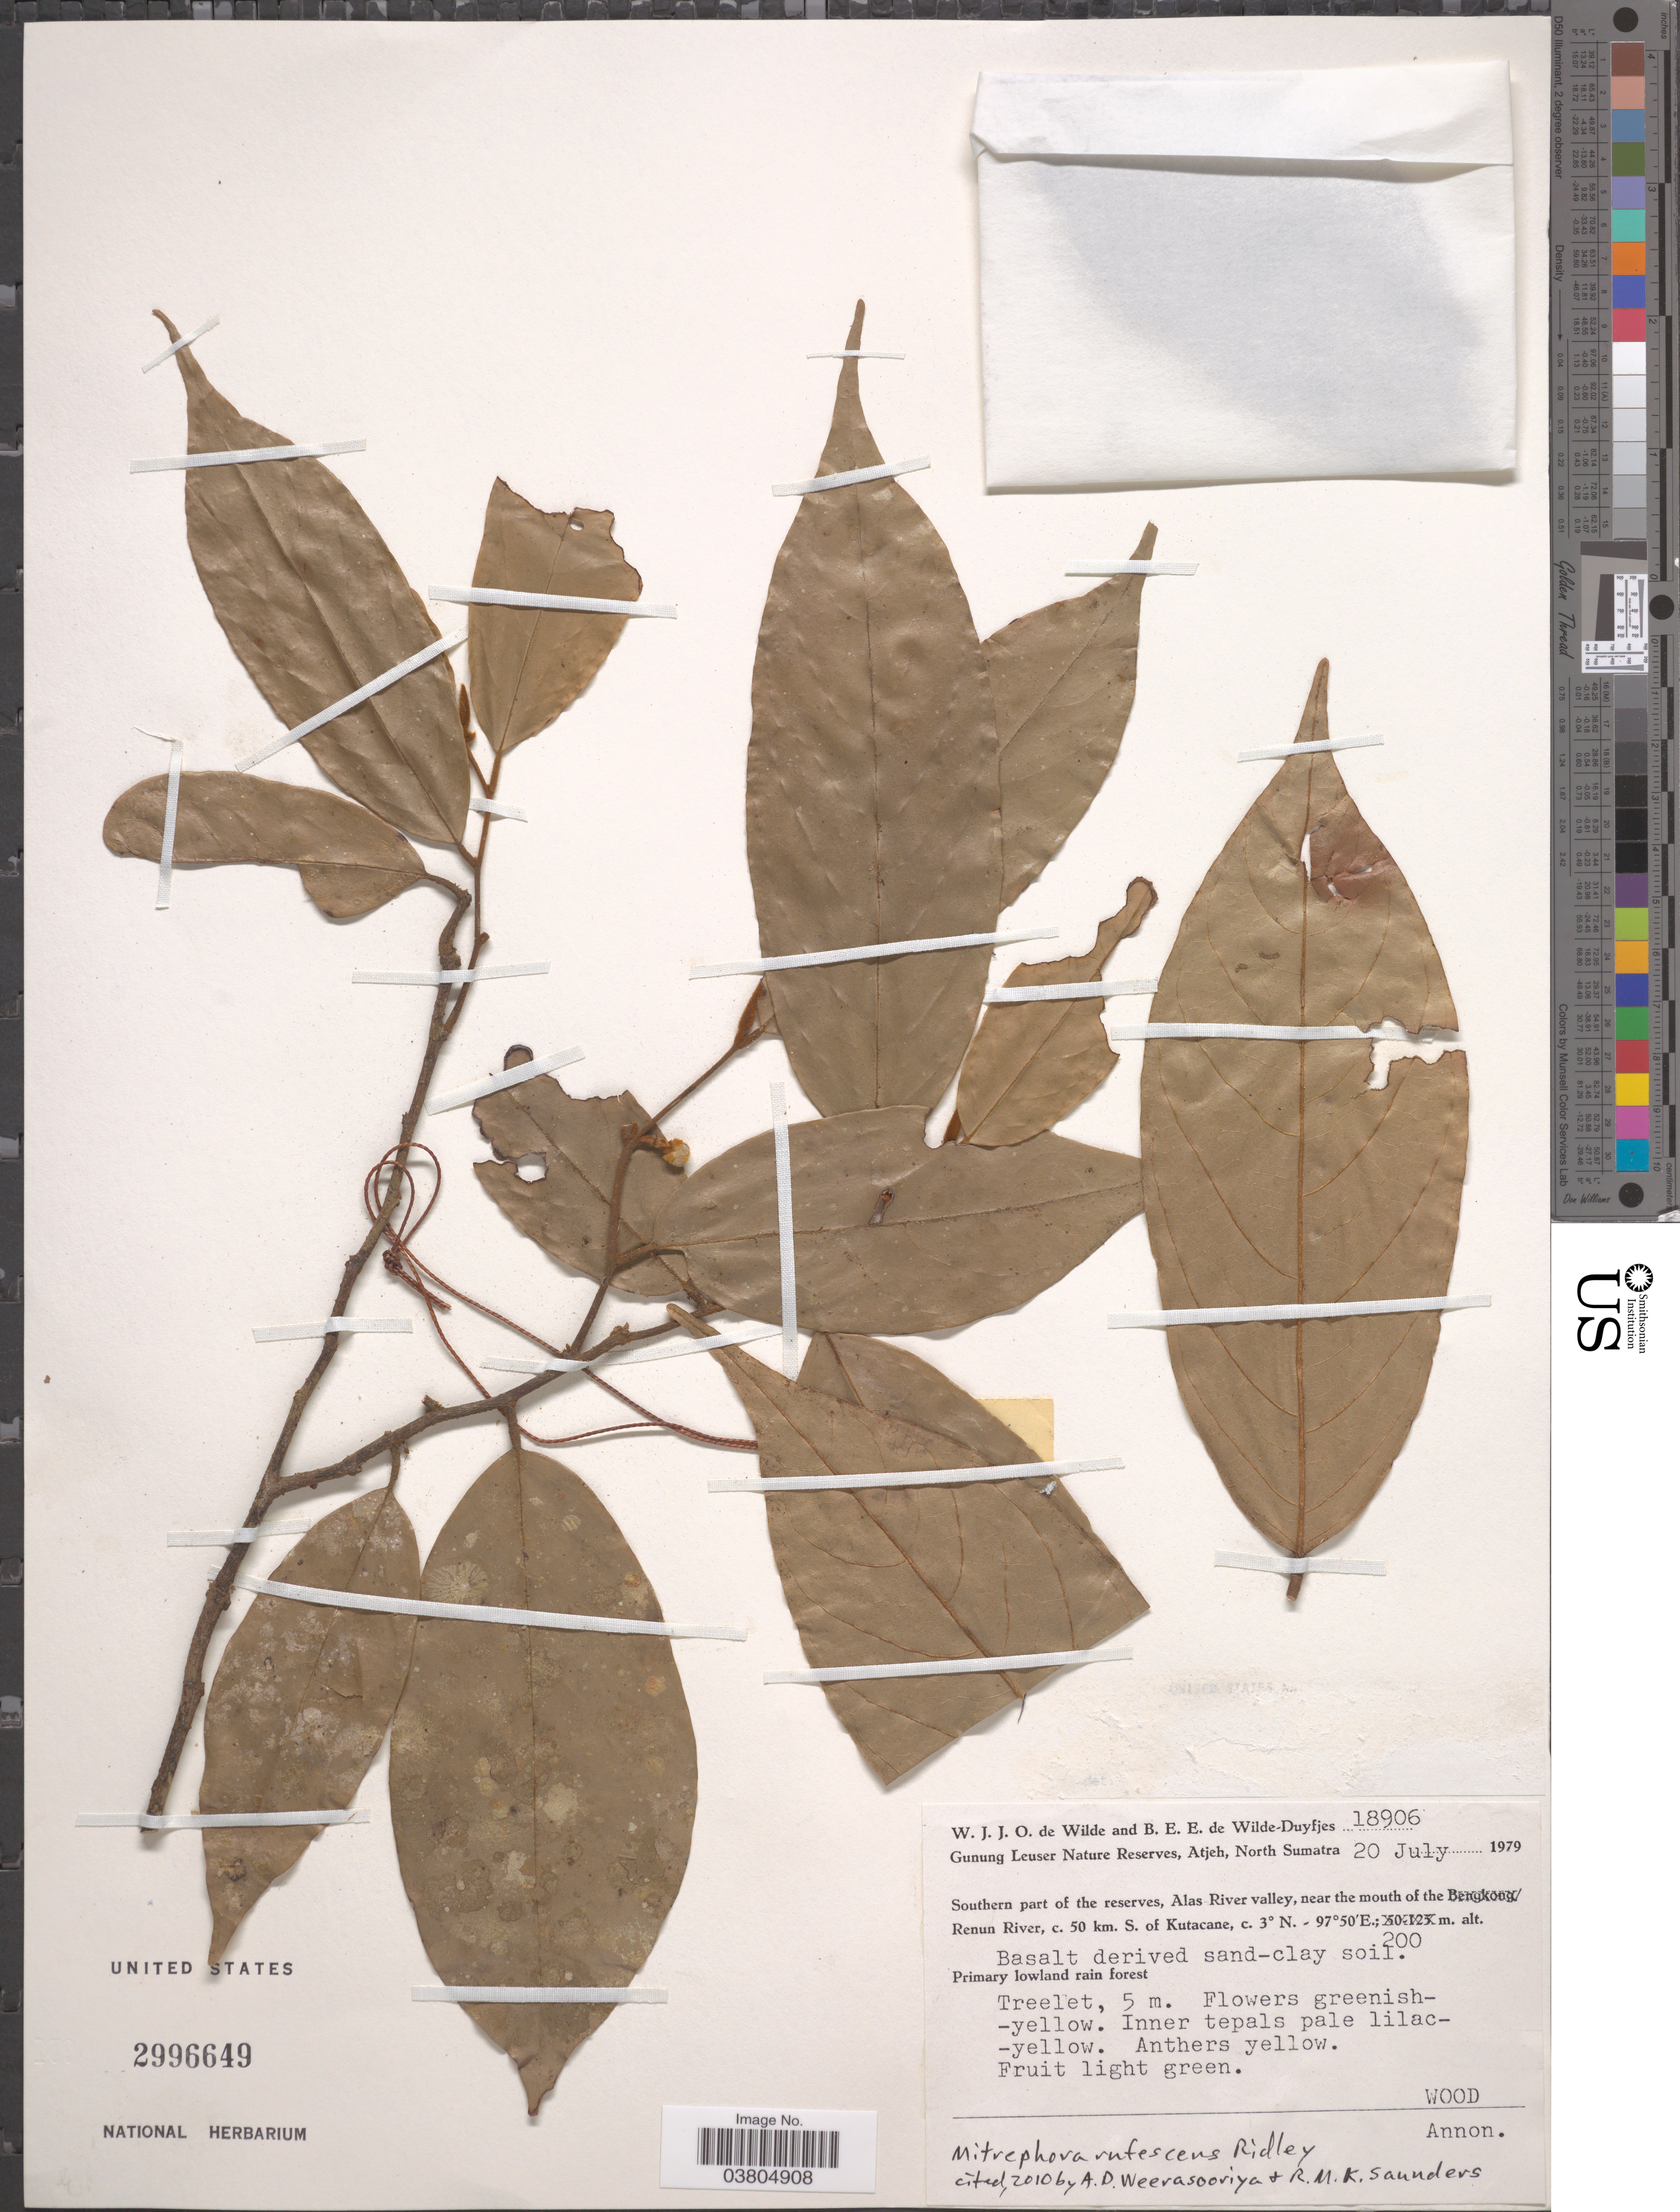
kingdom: Plantae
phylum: Tracheophyta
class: Magnoliopsida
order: Magnoliales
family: Annonaceae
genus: Mitrephora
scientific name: Mitrephora rufescens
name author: Ridl.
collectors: W. J. de Wilde & B. E. de Wilde-Duyfjes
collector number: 18906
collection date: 1979-07-20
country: Indonesia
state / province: Sumatra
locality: Gunung Leuser Nature Reserve, Atjeh, North Sumatra. Southern part of the reserves, Alas River valley near the mouth of the Renun River, c. 50 km. S. of Kutacane.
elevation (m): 200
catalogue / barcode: US 2996649